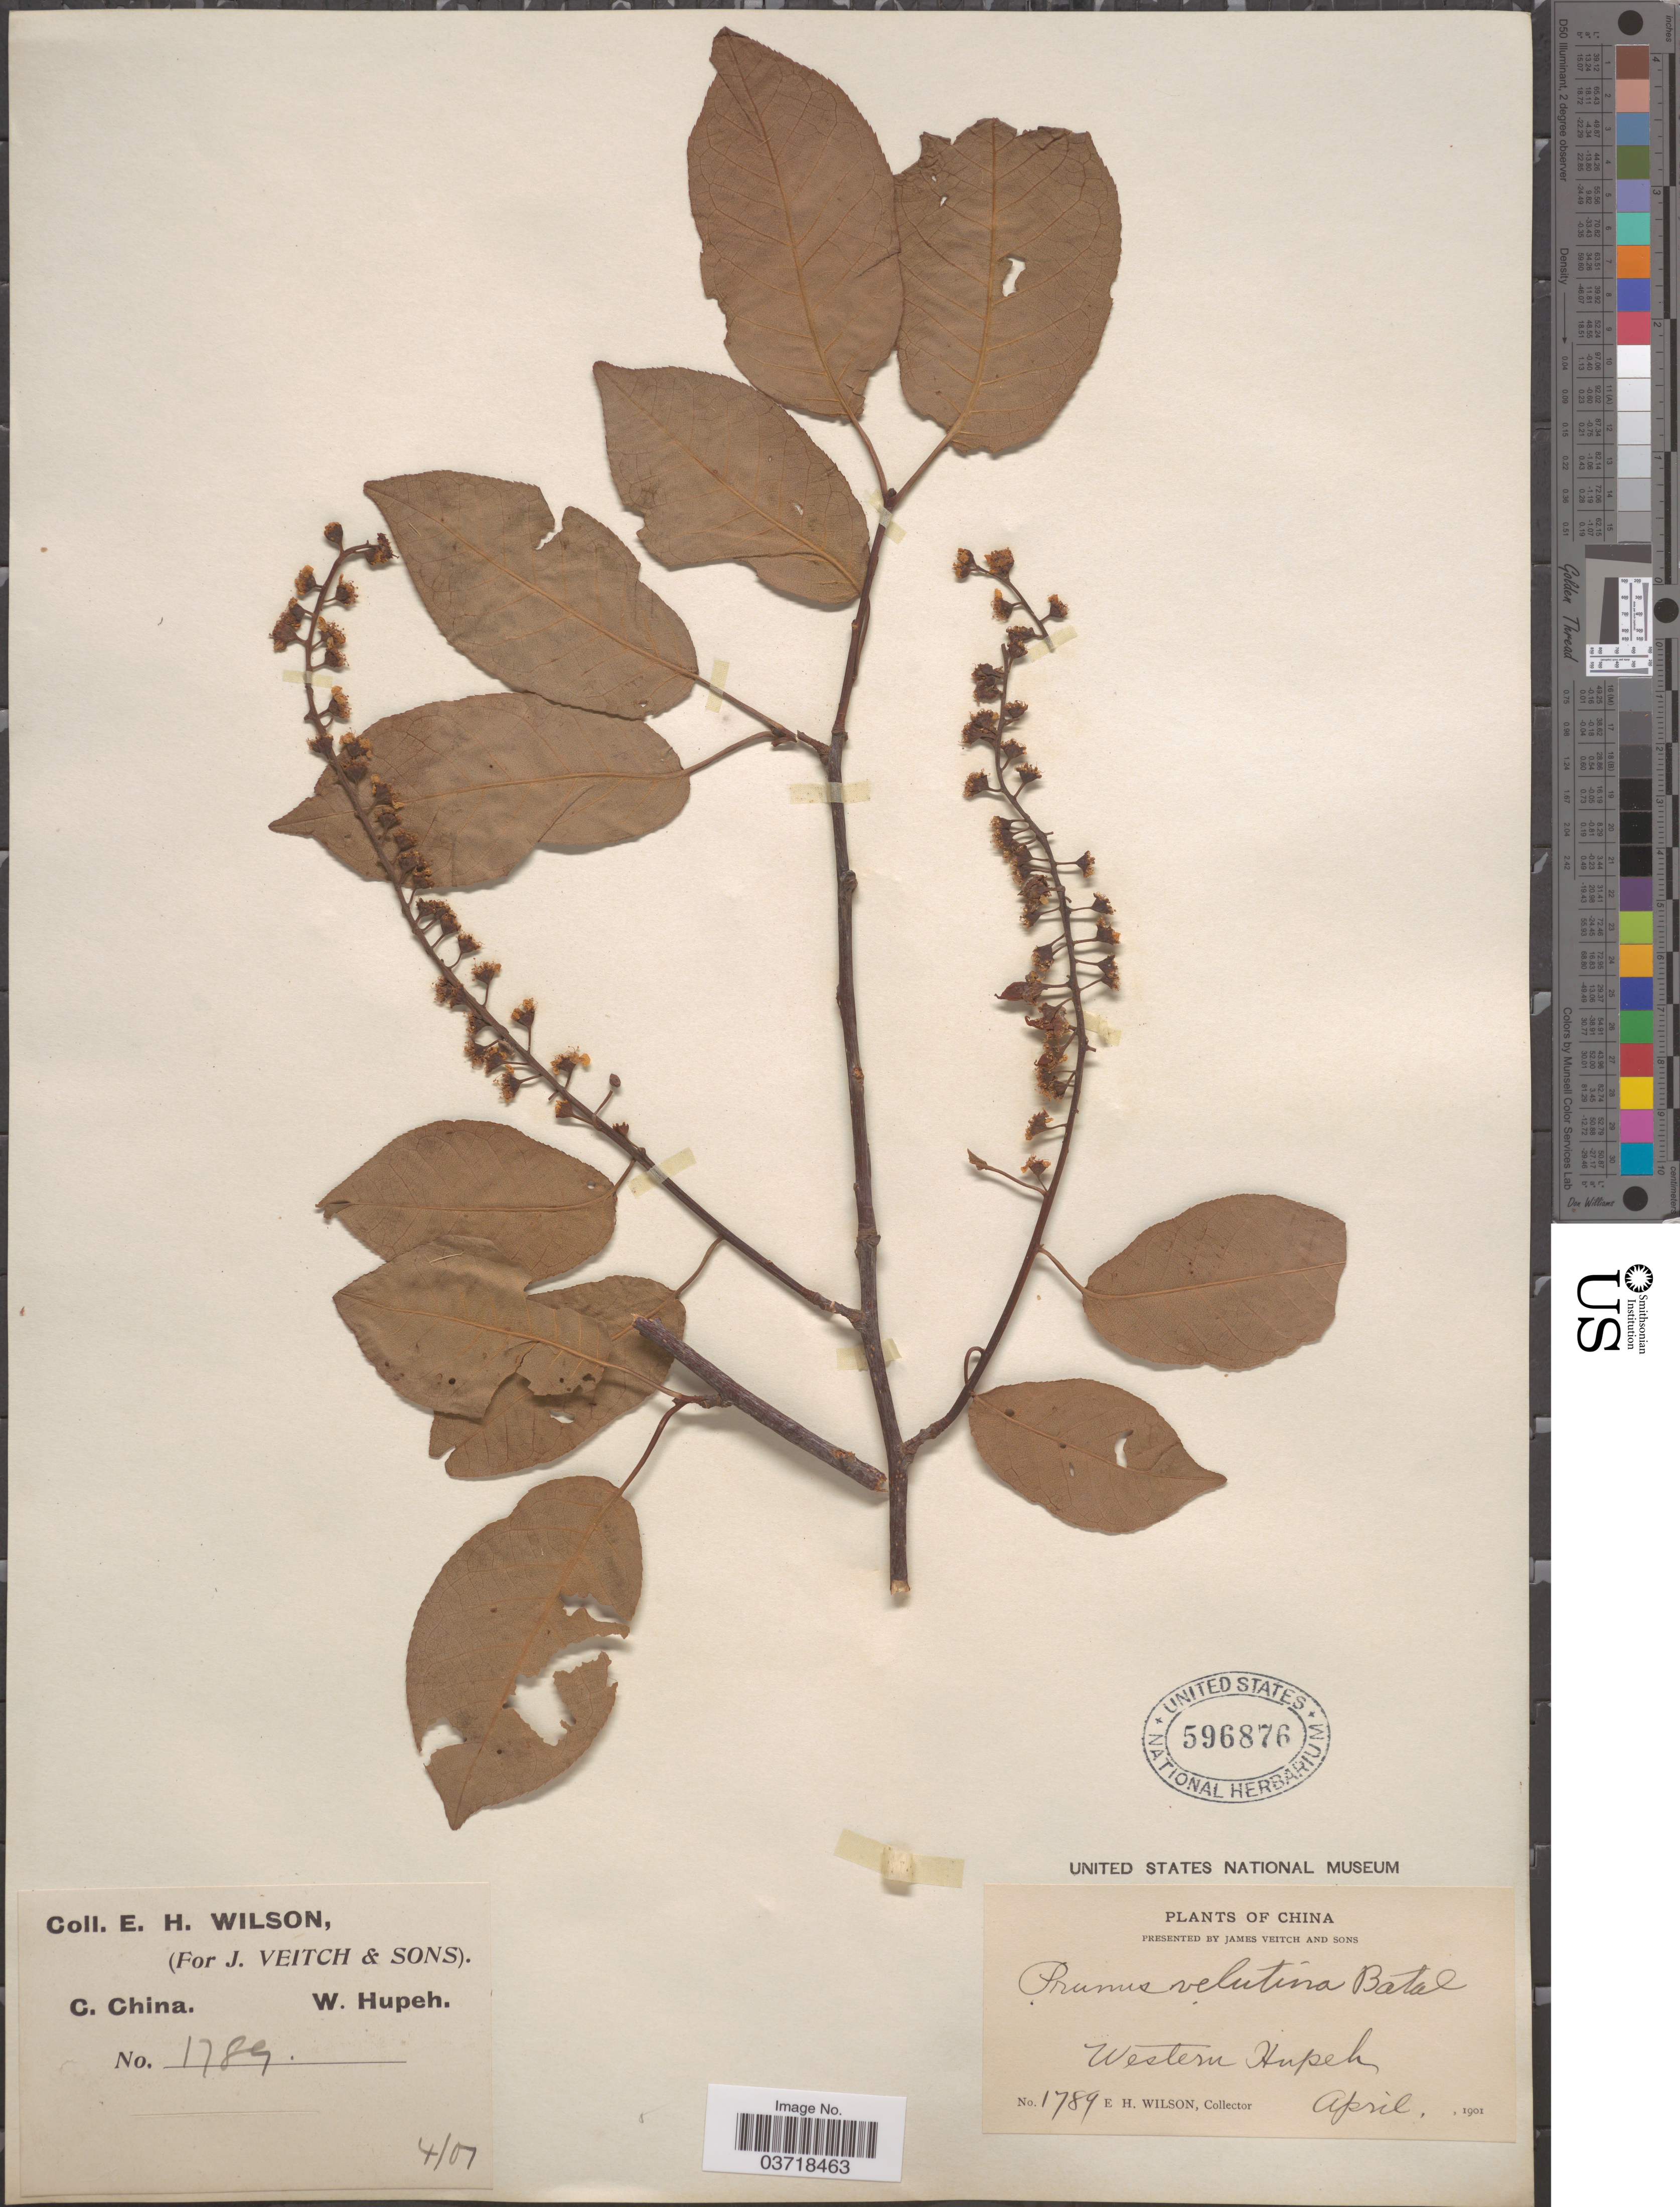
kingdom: Plantae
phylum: Tracheophyta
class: Magnoliopsida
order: Rosales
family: Rosaceae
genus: Prunus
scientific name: Prunus velutina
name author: Batalin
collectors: E. Wilson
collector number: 1789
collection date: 1901-04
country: China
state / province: Hubei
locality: C. China. Western Hupeh.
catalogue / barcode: US 596876